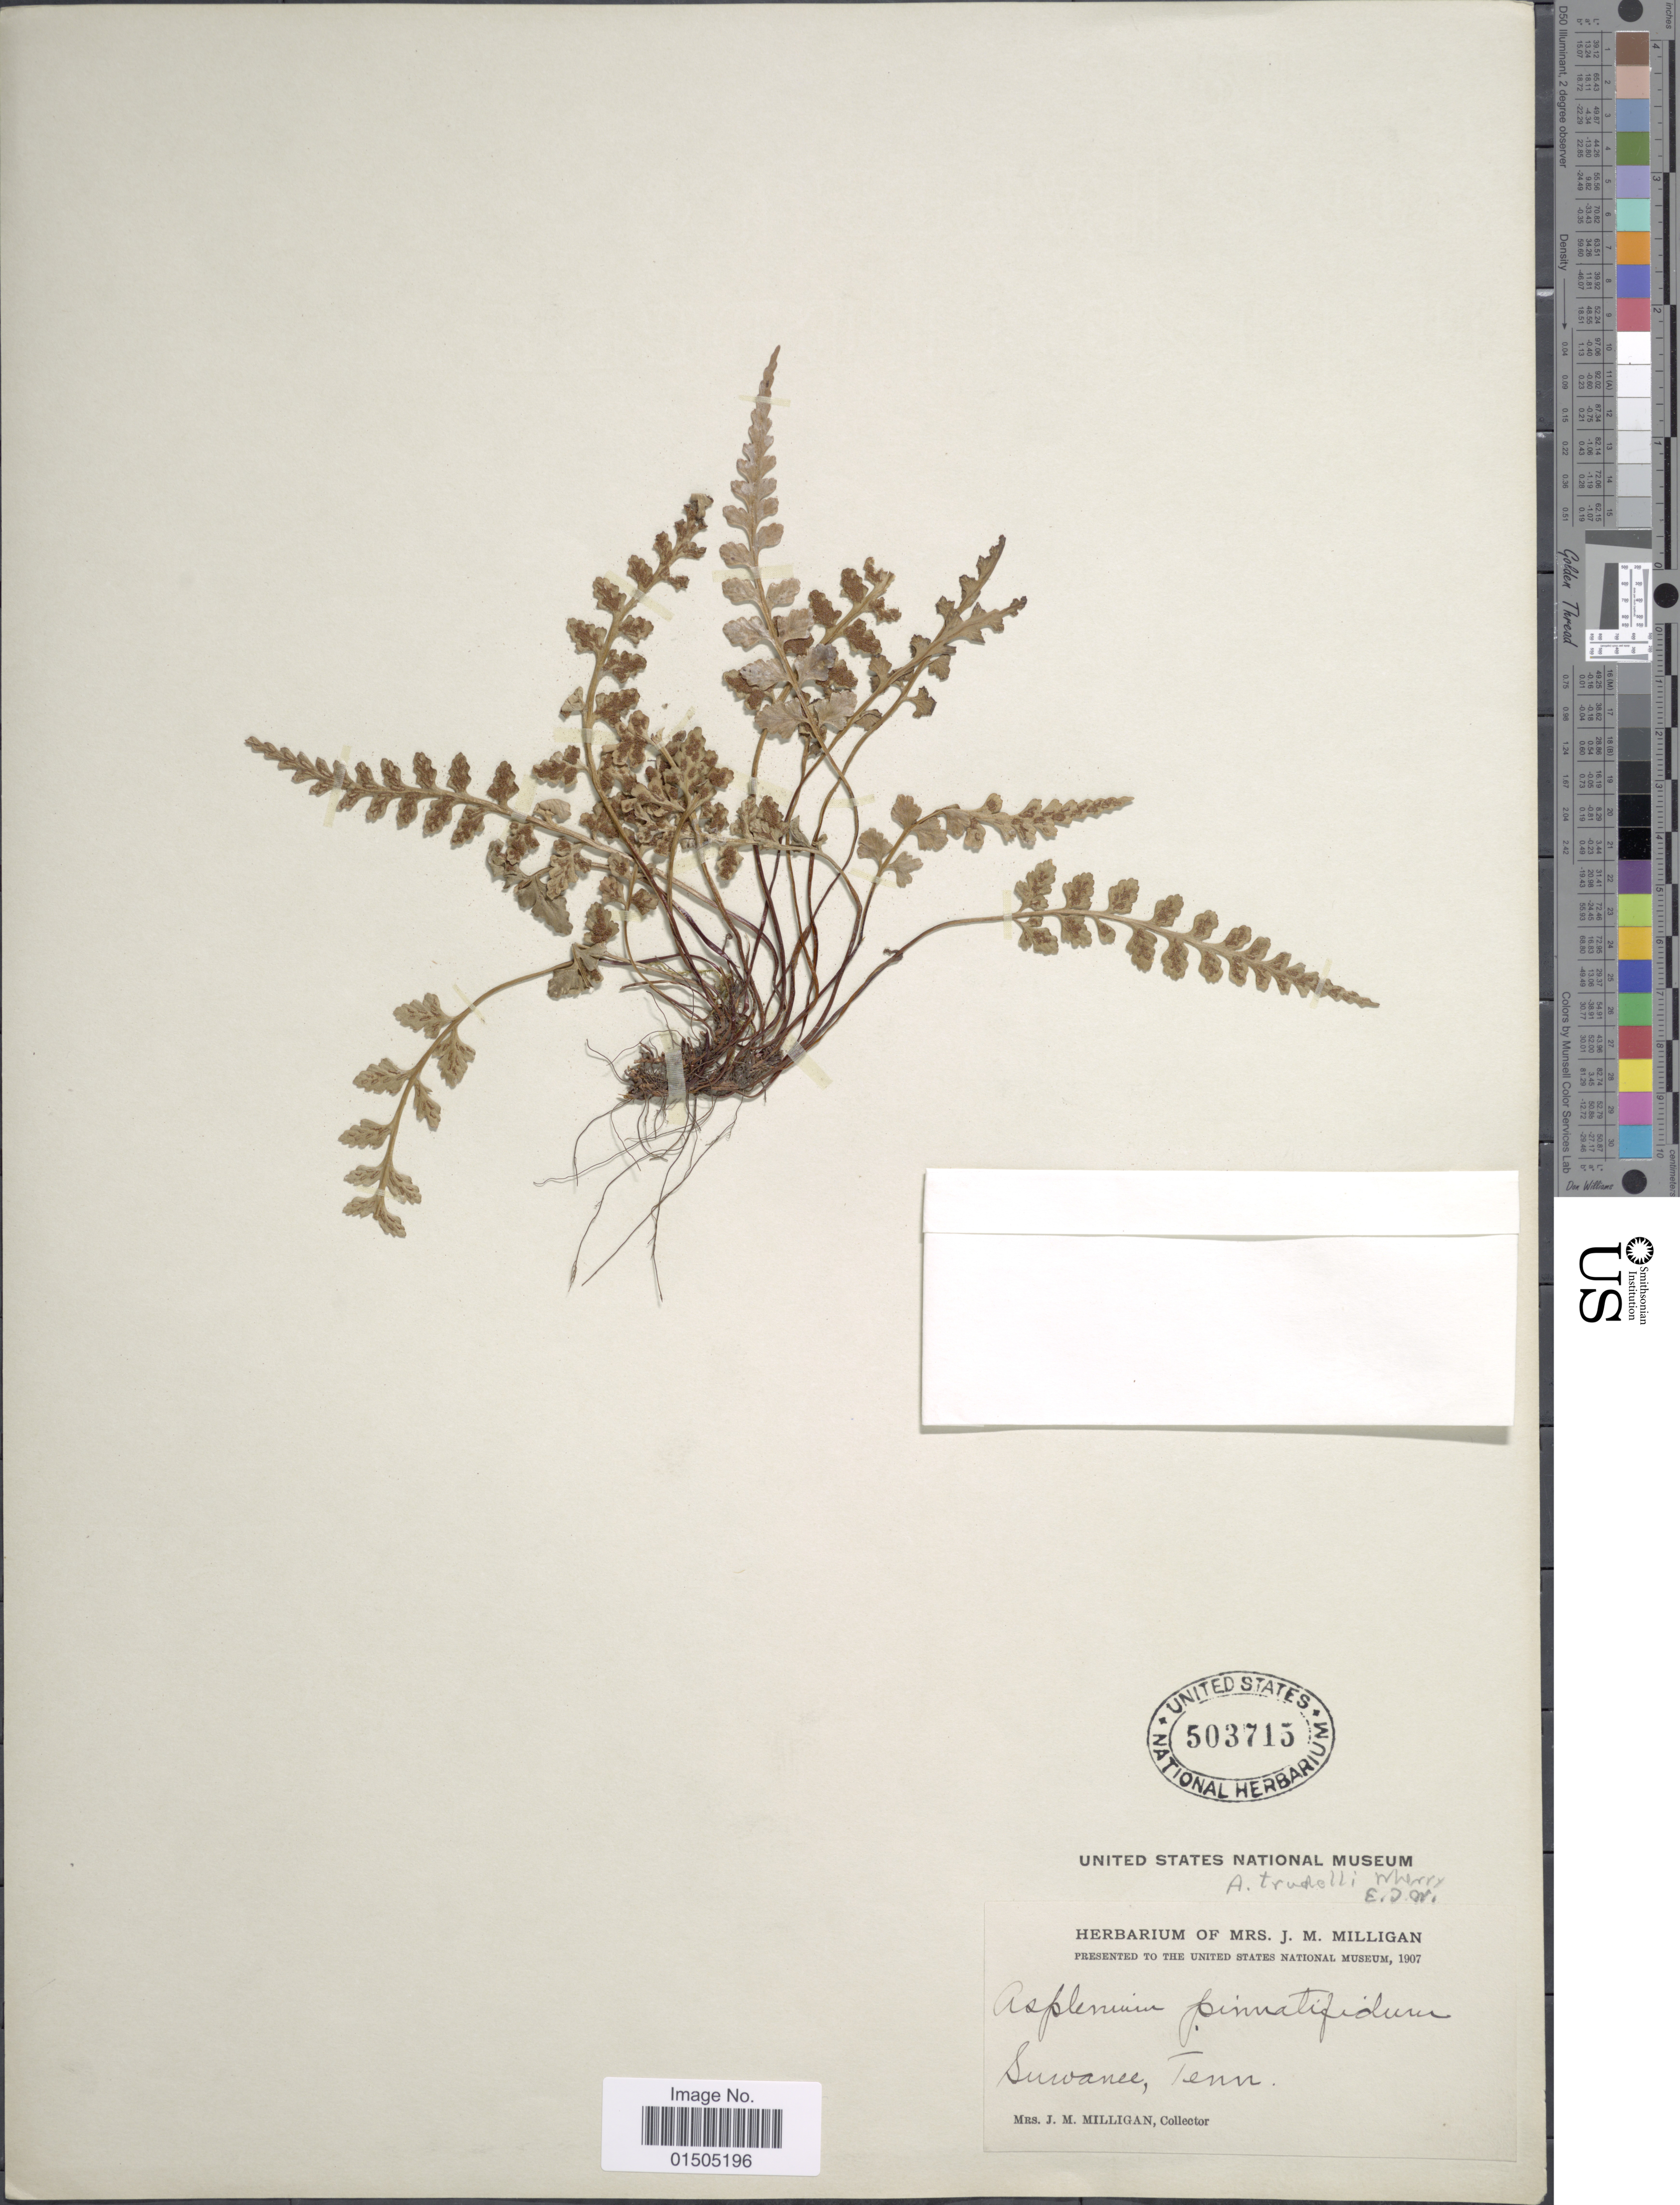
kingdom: Plantae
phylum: Tracheophyta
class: Polypodiopsida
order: Polypodiales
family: Aspleniaceae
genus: Asplenium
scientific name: Asplenium x trudellii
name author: Wherry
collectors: J. Milligan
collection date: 1907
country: United States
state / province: Tennessee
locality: Suwanee.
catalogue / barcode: US 503715